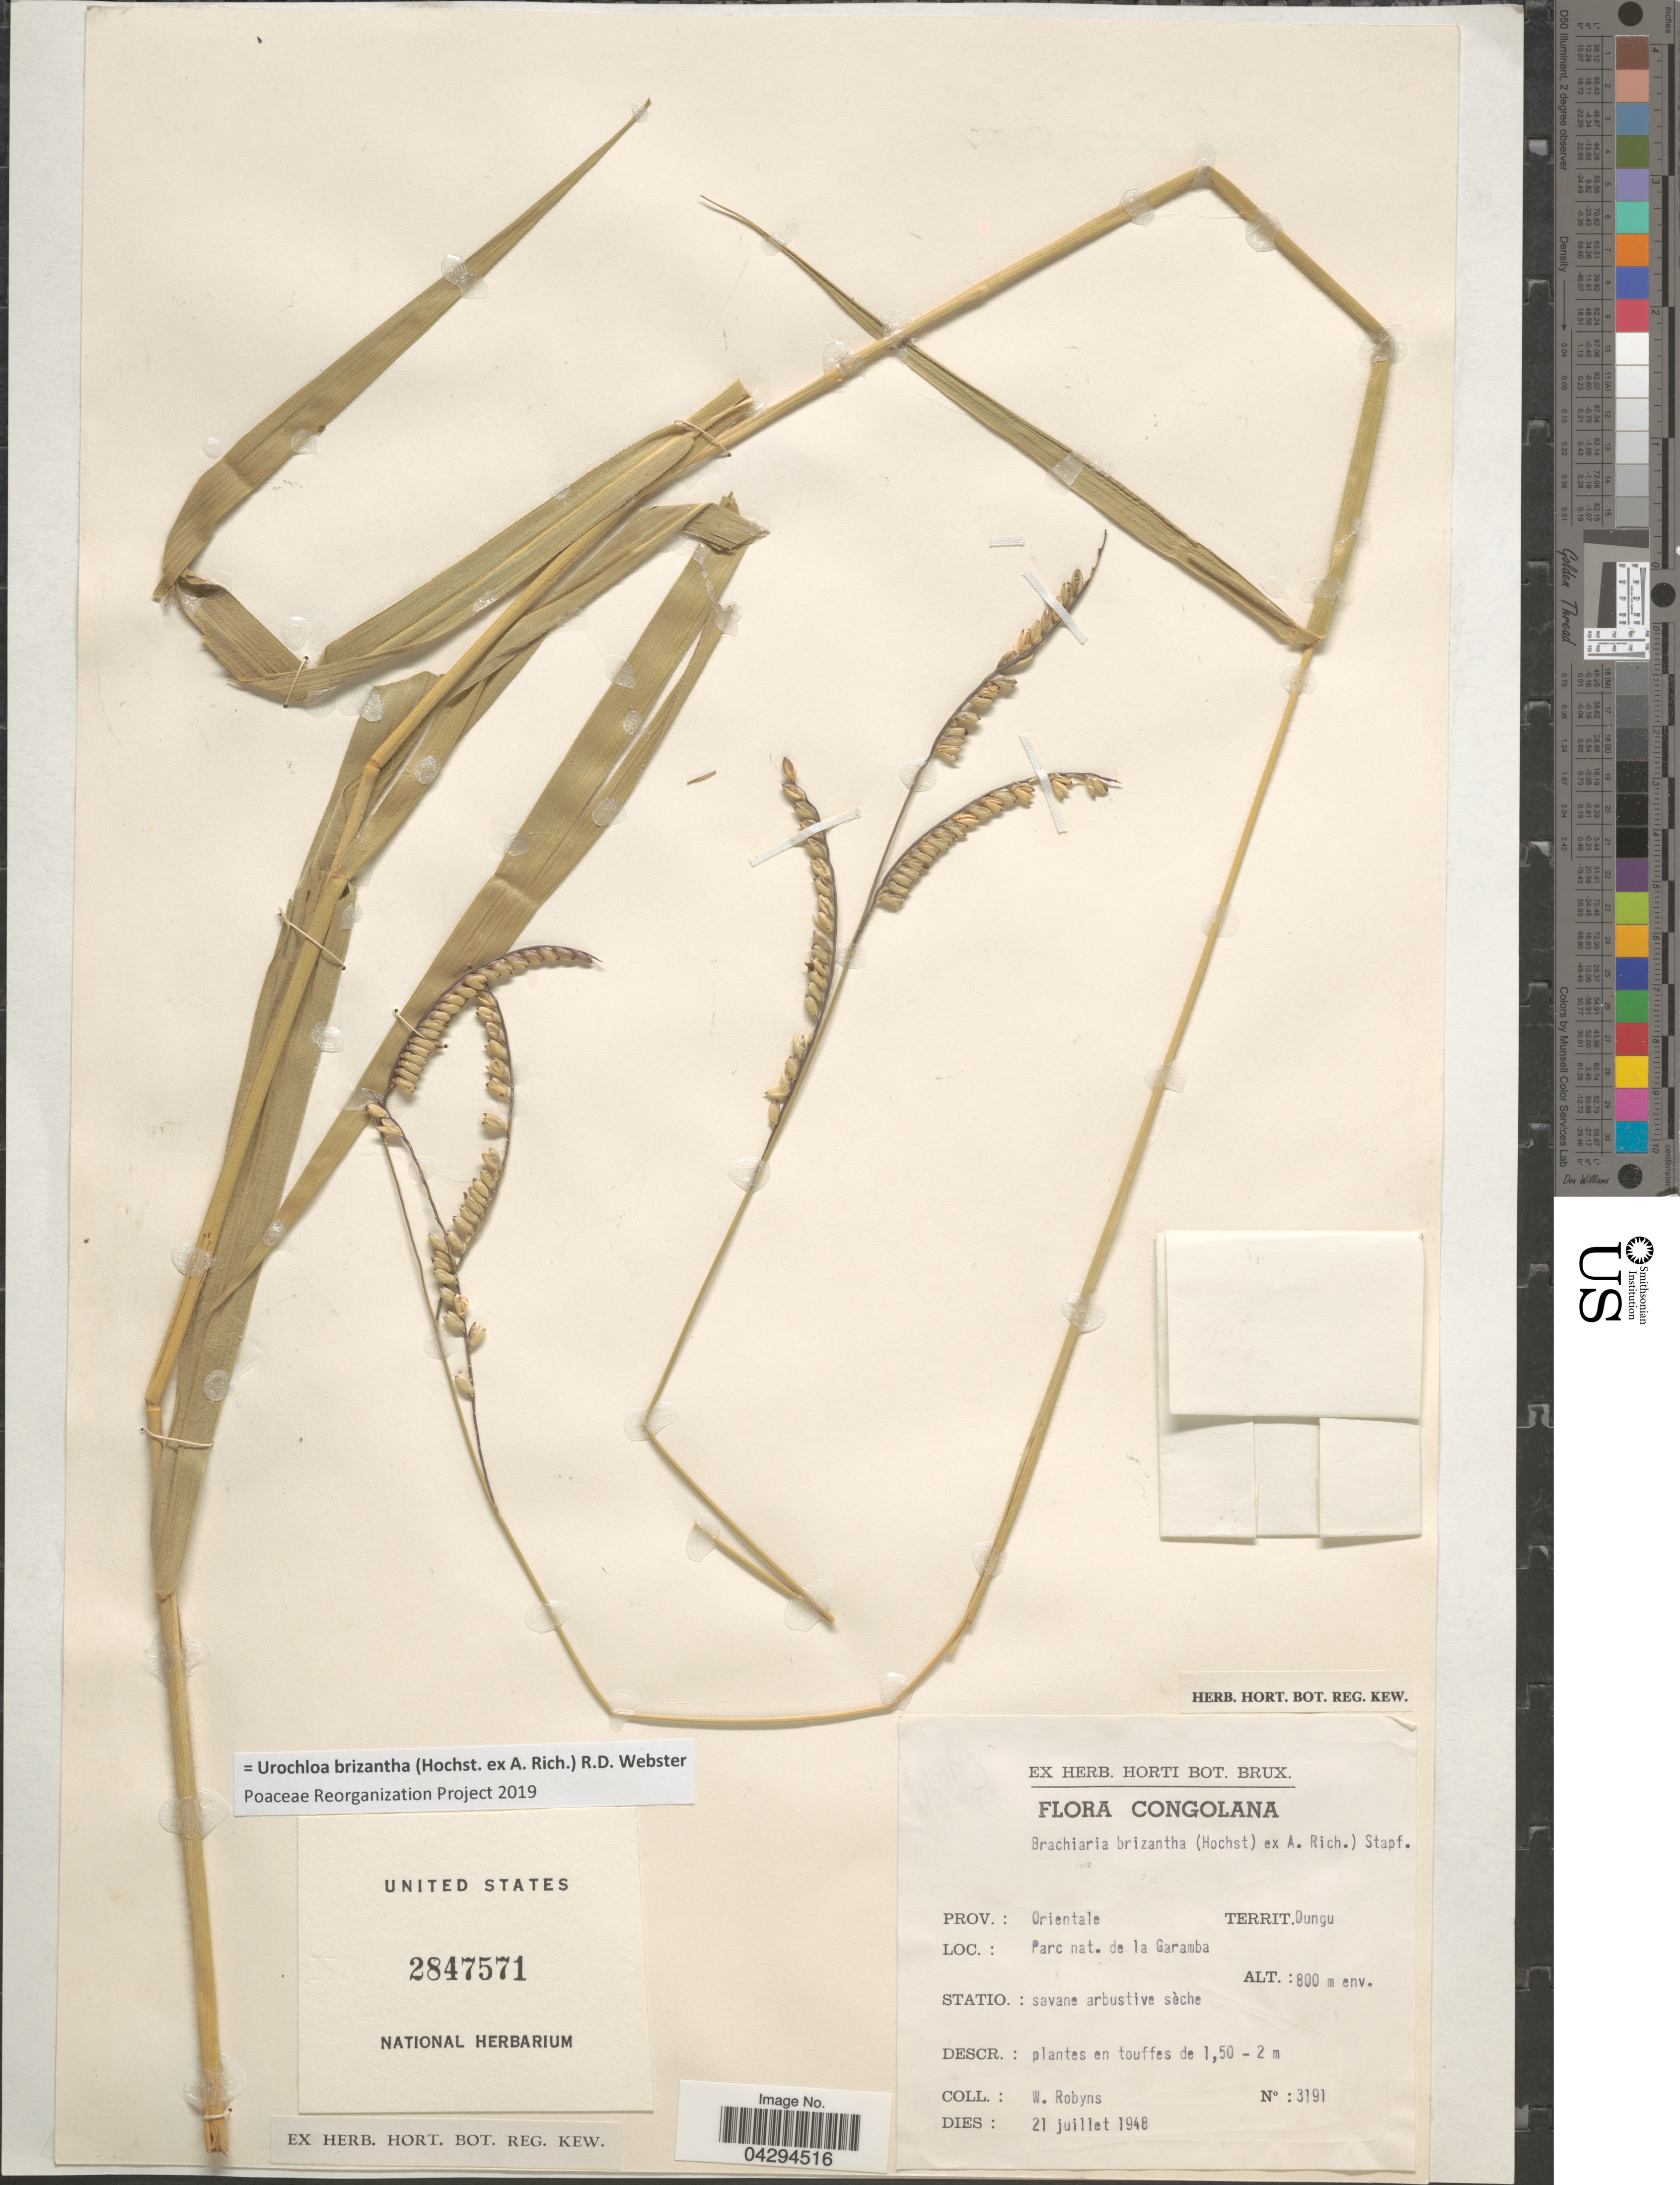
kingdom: Plantae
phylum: Tracheophyta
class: Liliopsida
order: Poales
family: Poaceae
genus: Urochloa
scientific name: Urochloa brizantha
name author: (Hochst. ex A. Rich.) R.D. Webster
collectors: W. Robyns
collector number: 3191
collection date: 1948-07-21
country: Congo, Democratic Republic of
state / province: Haut-Uele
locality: Congolana. Territ. Dungu. Parc nat. de la Garamba.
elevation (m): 800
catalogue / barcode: US 2847571